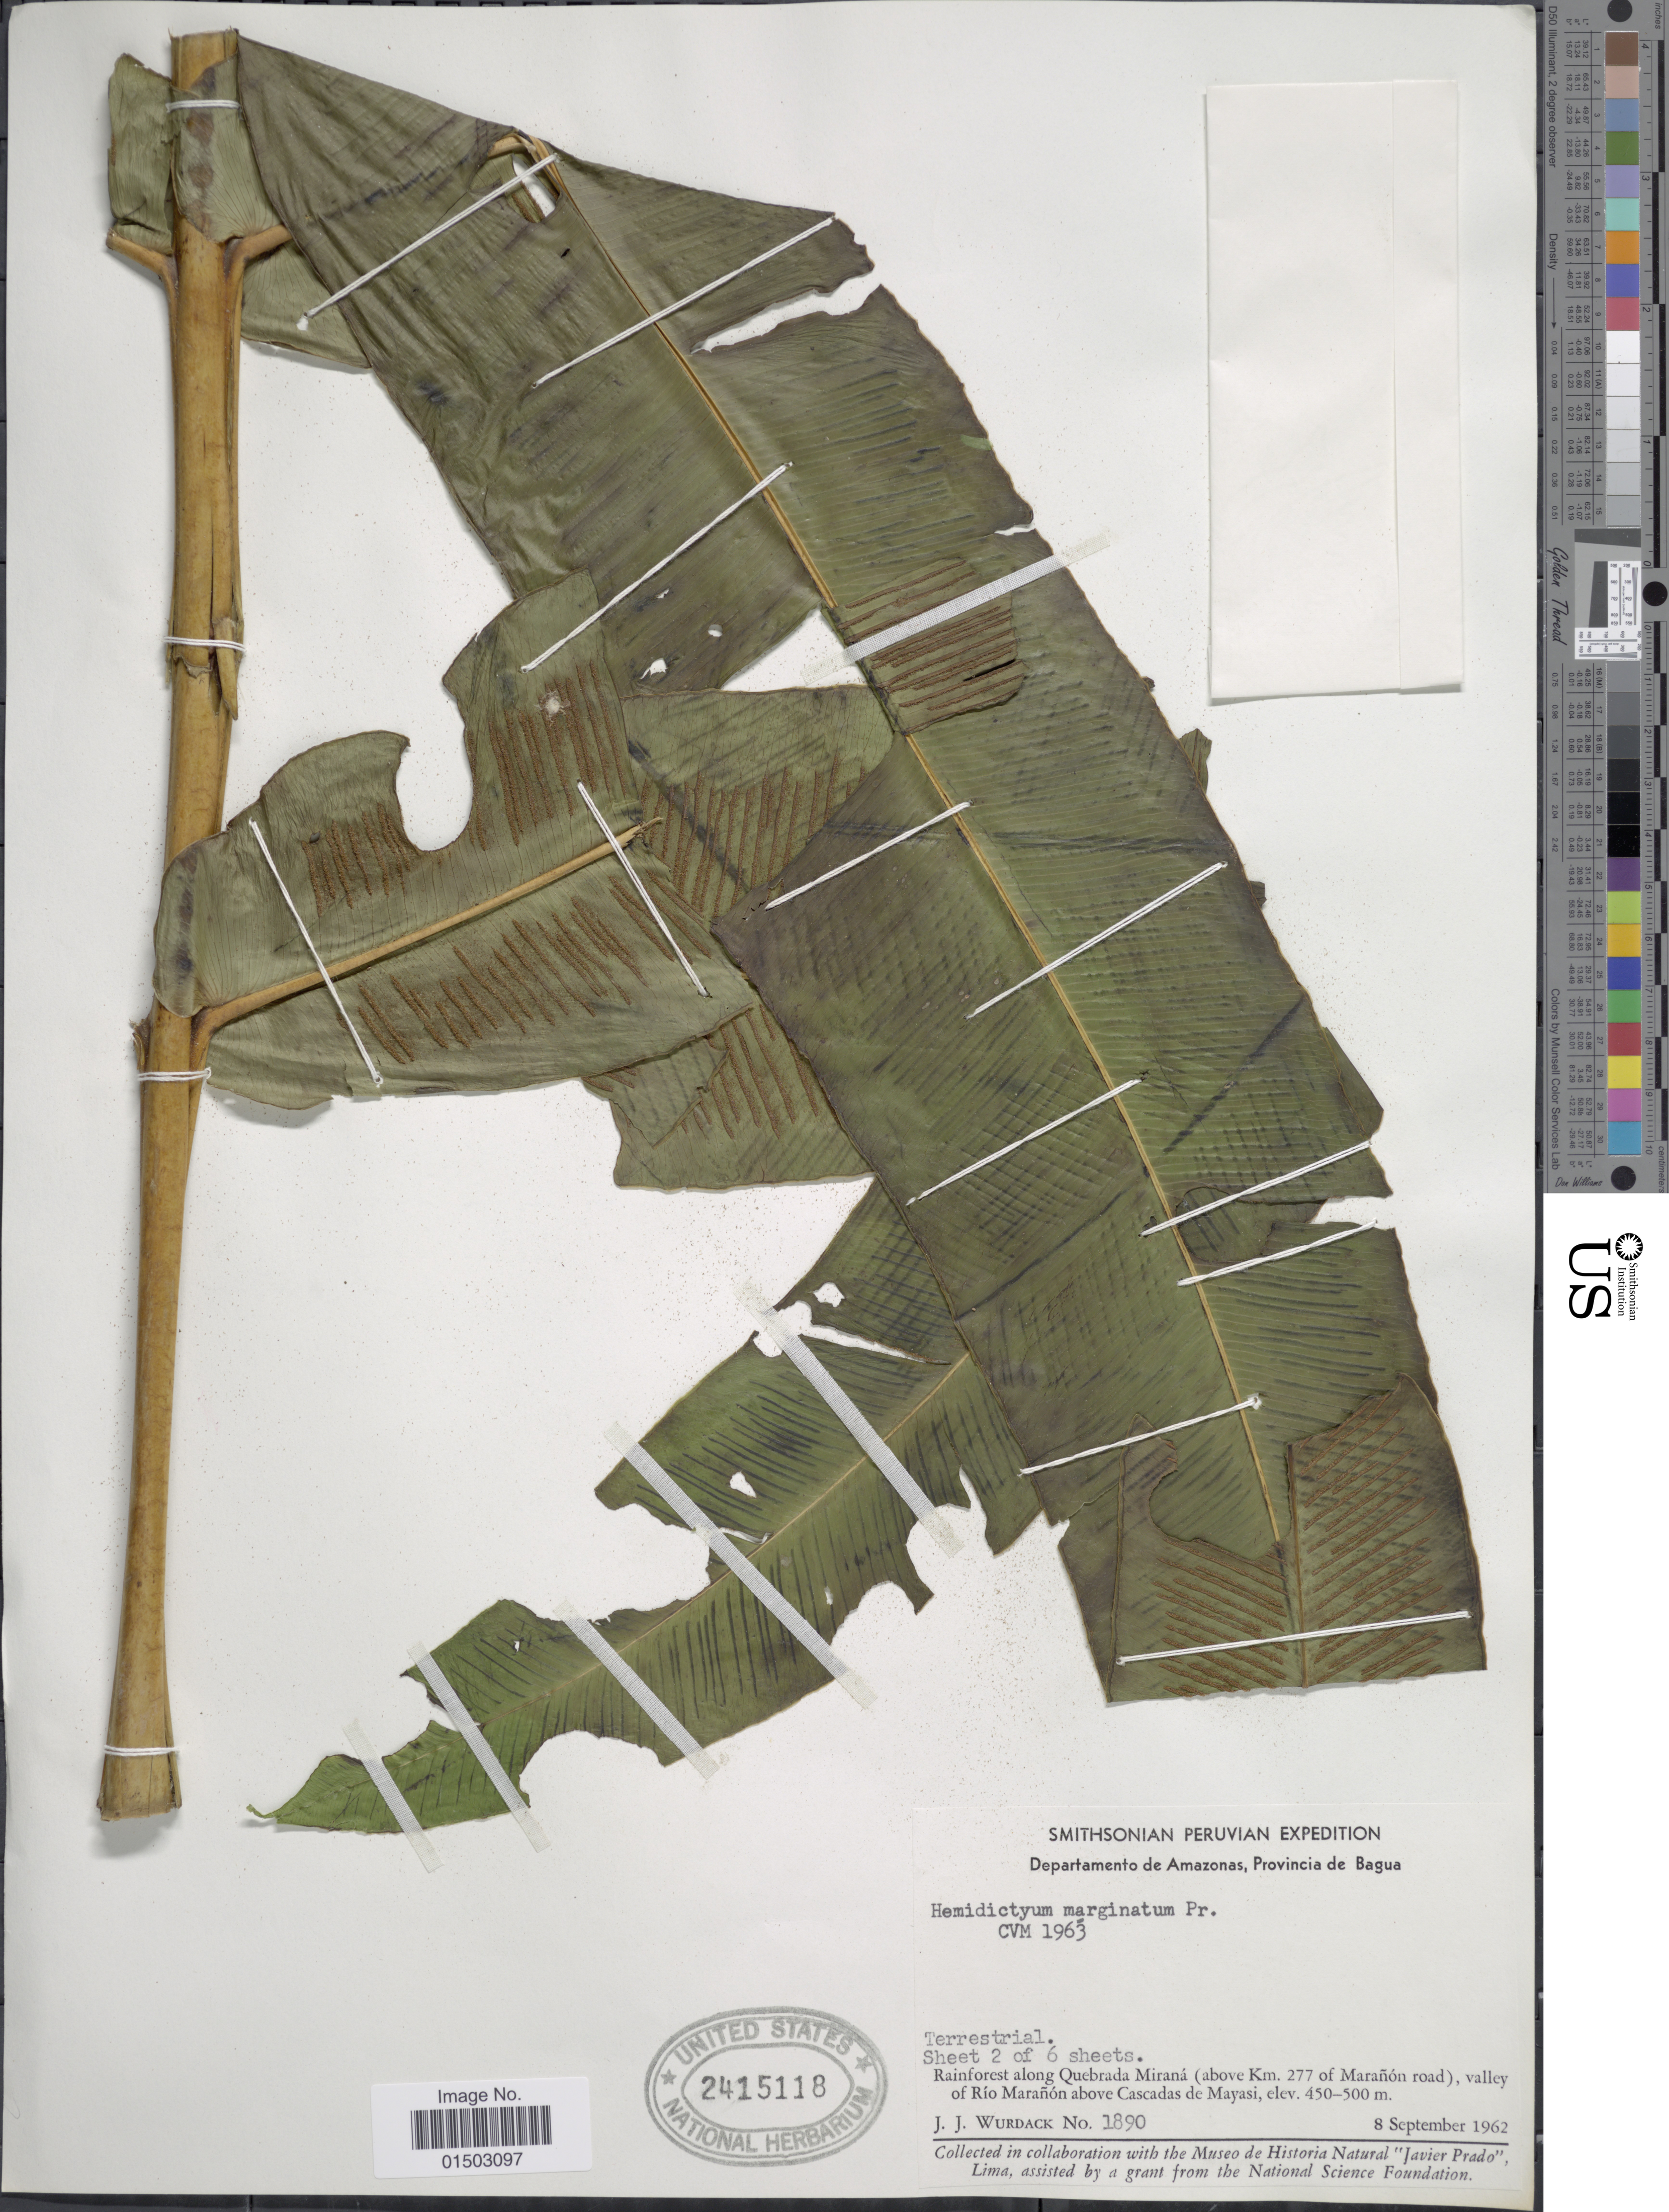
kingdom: Plantae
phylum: Tracheophyta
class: Polypodiopsida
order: Polypodiales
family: Hemidictyaceae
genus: Hemidictyum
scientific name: Hemidictyum marginatum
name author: (L.) C. Presl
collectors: J. J. Wurdack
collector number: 1890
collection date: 1962-09-08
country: Peru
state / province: Amazonas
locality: Depatamento de Amazonas, Provincia de Bagua. Rainforest along Quebrada Mirana (above Km. 277 of Maranin road), valley of Rio Maranon above Cascades de Mayasi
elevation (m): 450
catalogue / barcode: US 2415118